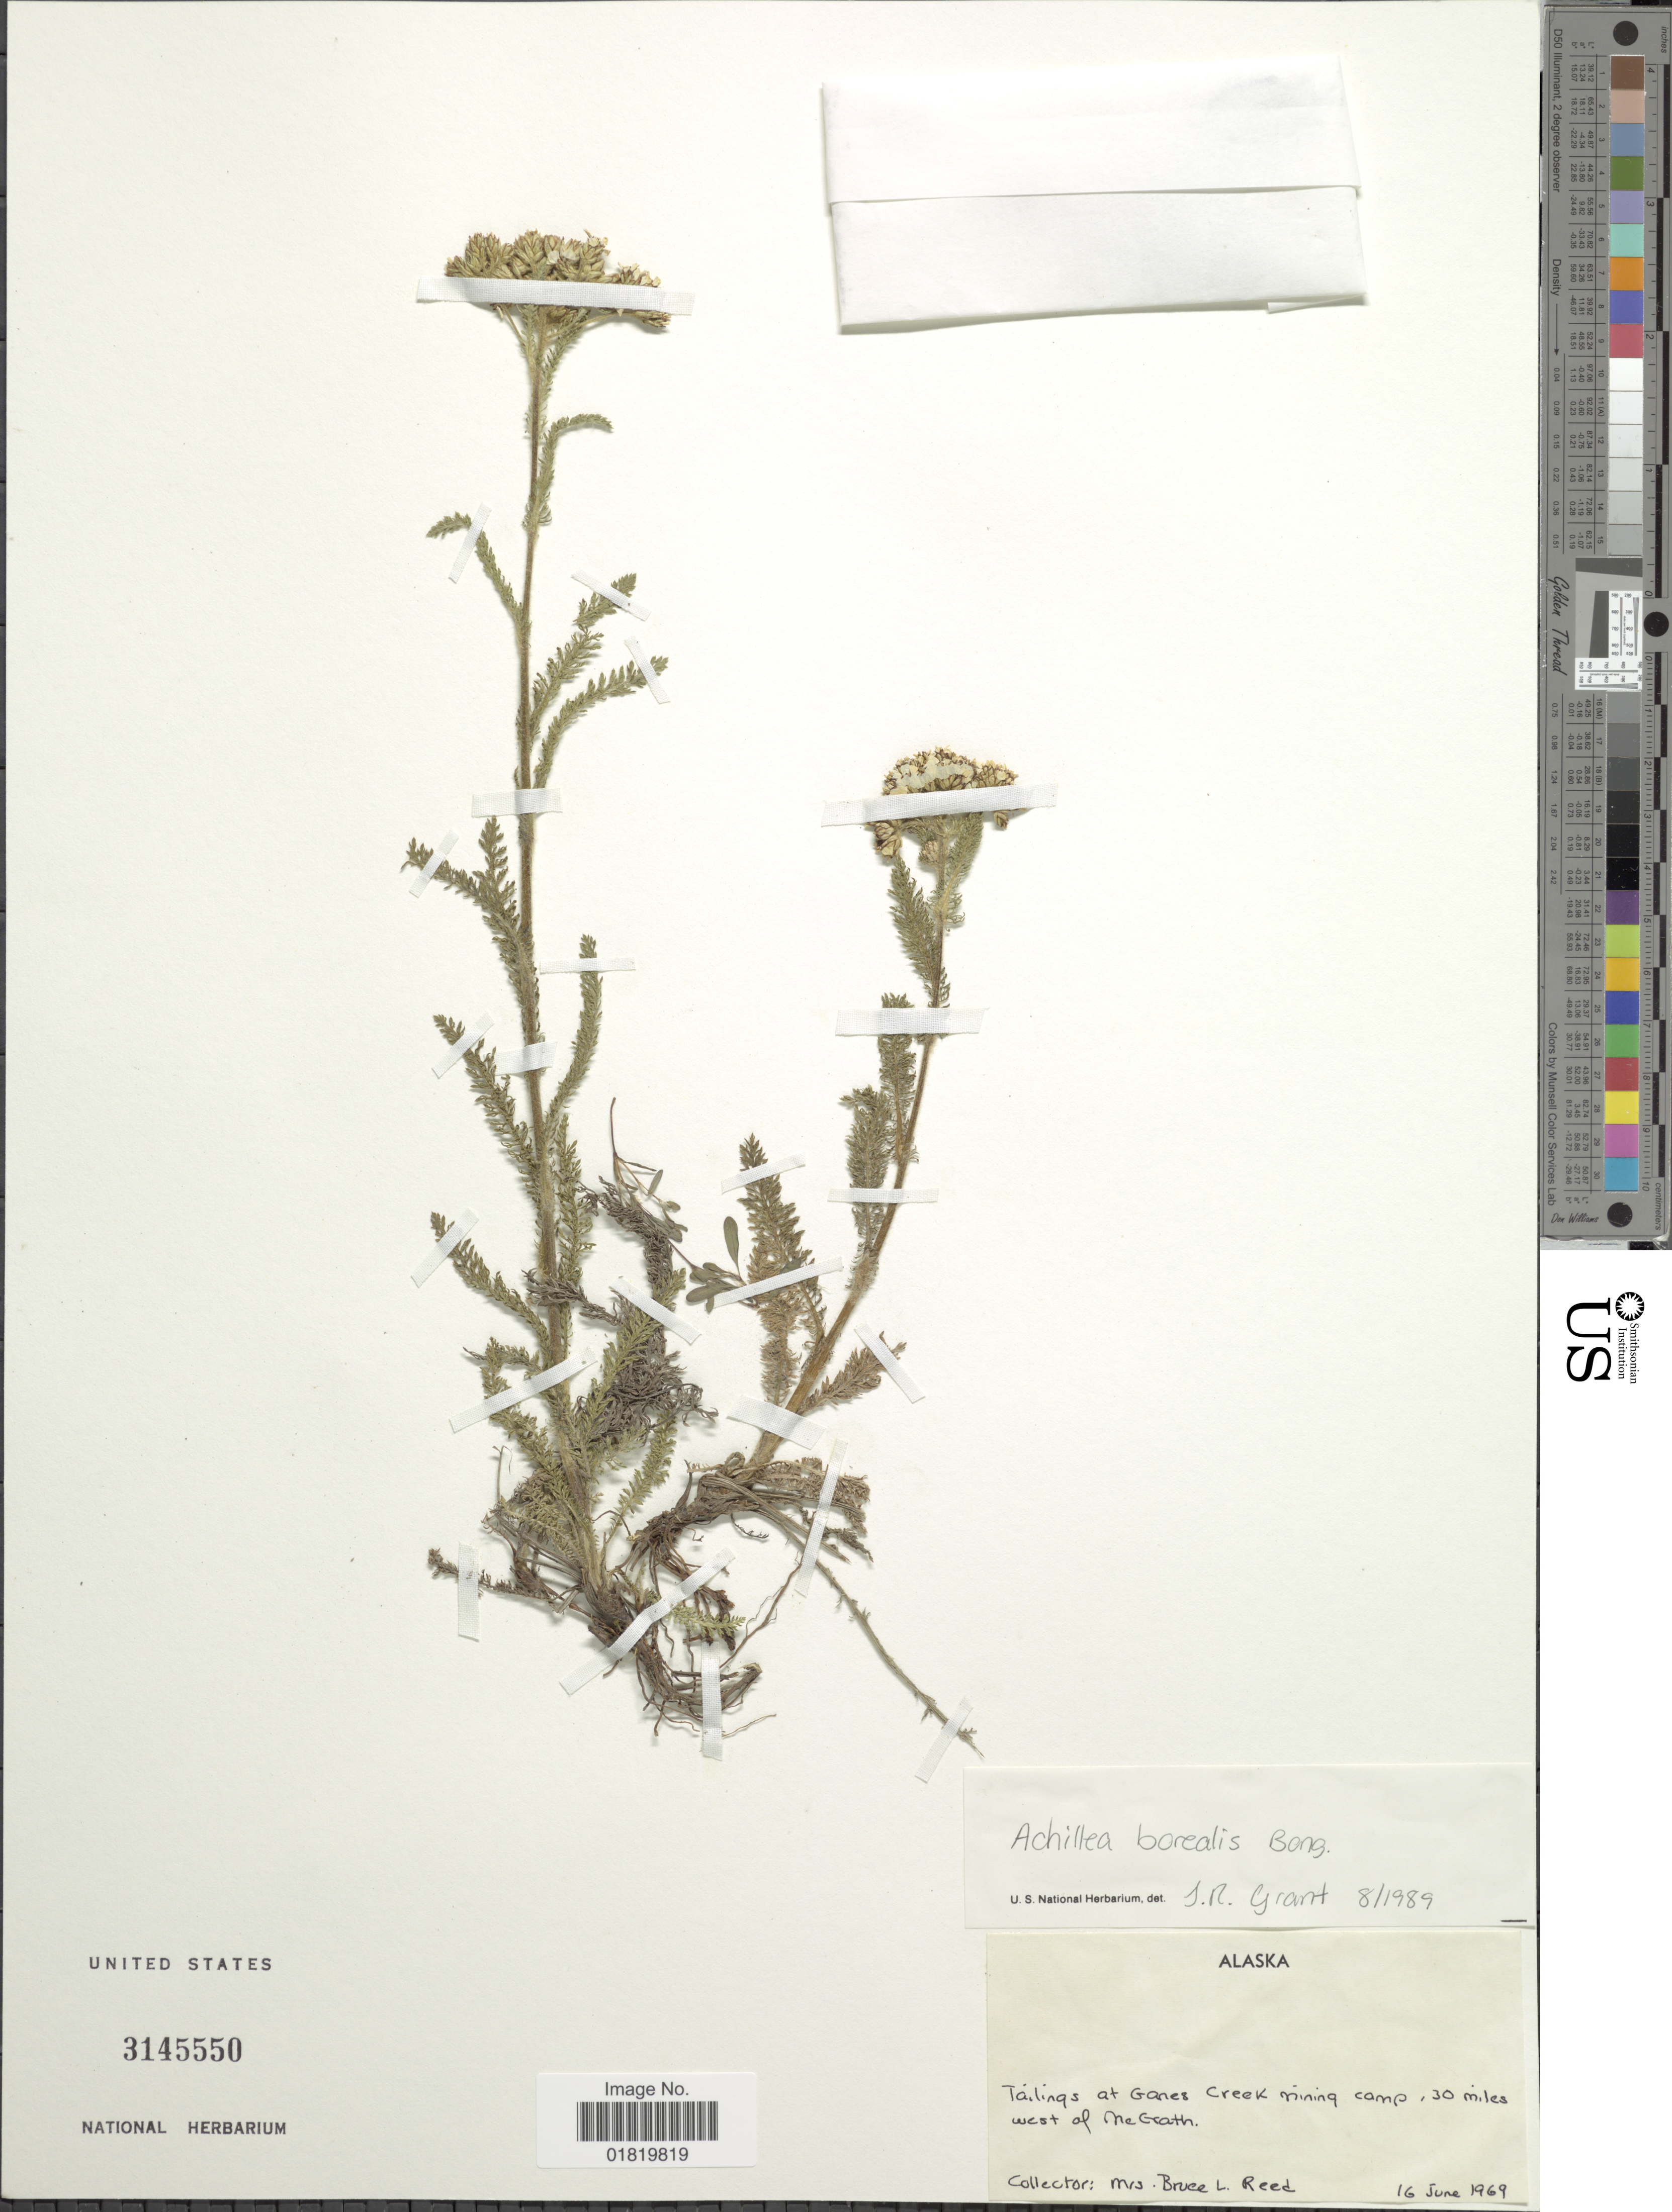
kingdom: Plantae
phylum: Tracheophyta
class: Magnoliopsida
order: Asterales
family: Asteraceae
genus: Achillea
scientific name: Achillea borealis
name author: Bong.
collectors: B. Reed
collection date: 1969-06-16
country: United States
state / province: Alaska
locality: Tailings at Ganes Creek mining camp, 30 miles west of McGrath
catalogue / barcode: US 3145550